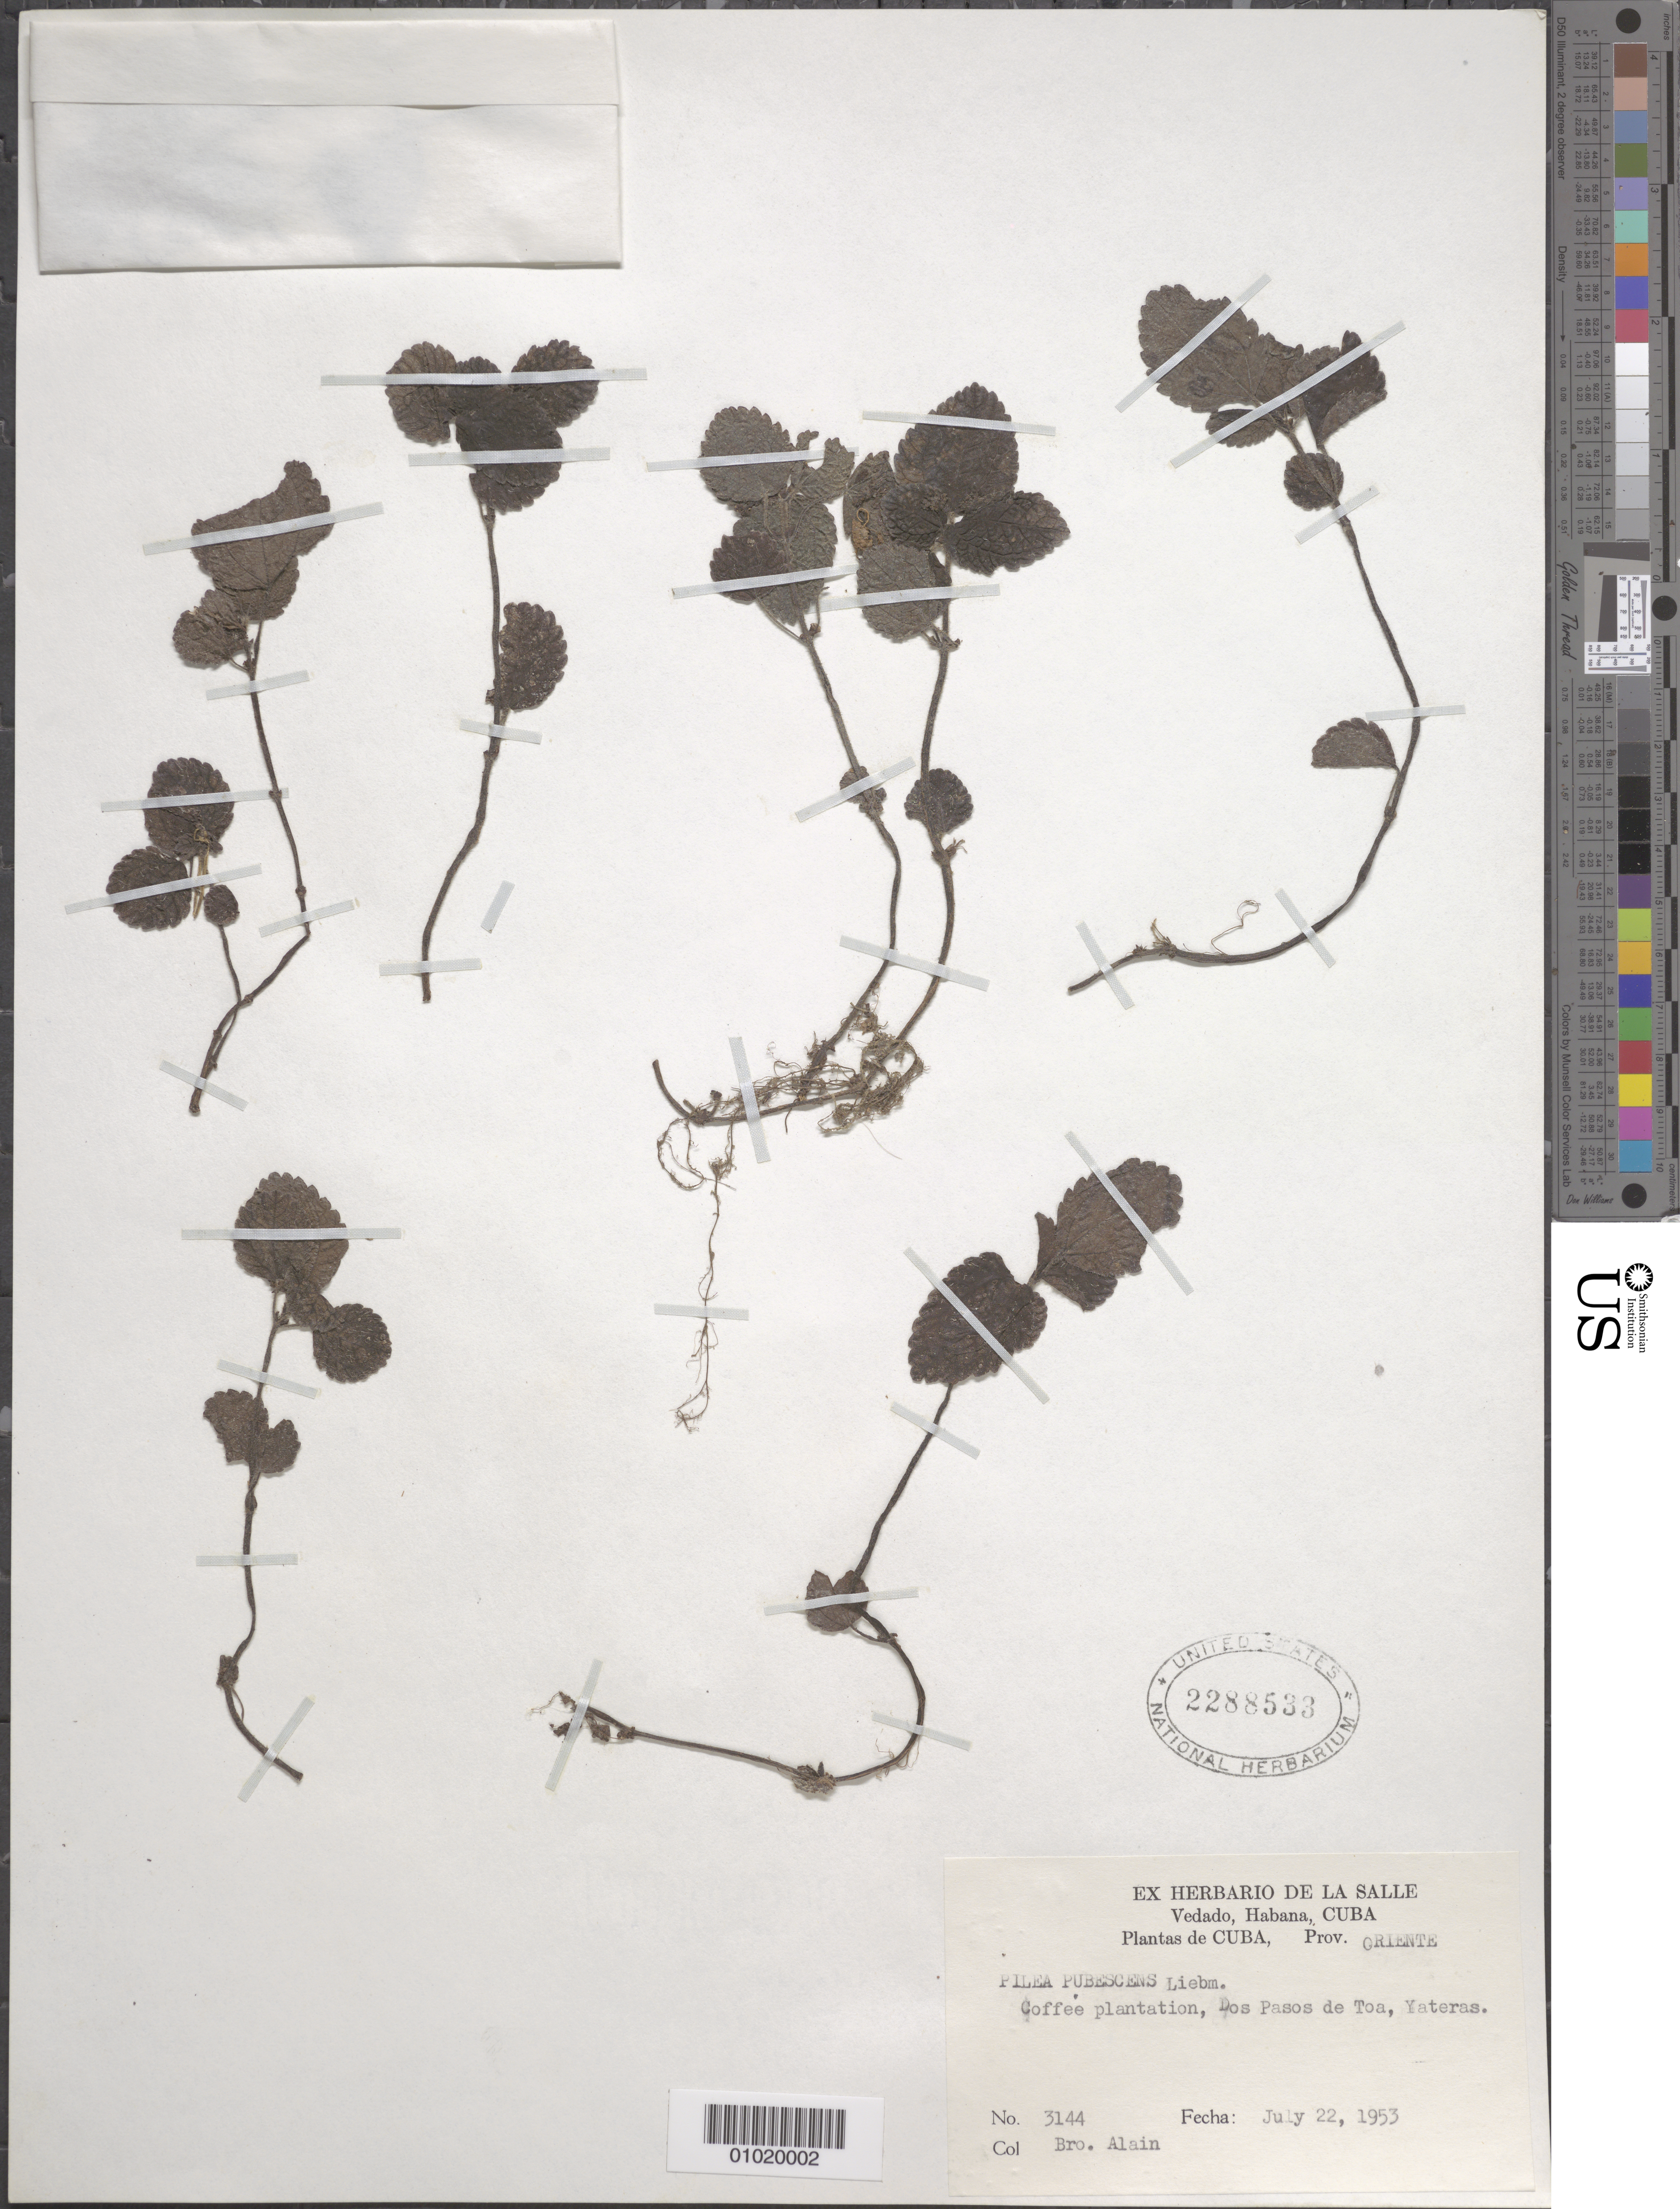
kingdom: Plantae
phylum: Tracheophyta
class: Magnoliopsida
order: Rosales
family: Urticaceae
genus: Pilea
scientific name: Pilea pubescens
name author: Liebm.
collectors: A. H. Liogier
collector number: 3144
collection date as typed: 22 Jul 1953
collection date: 1953-07-22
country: Cuba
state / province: Oriente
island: Cuba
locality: Dos Pasos de Toa, Yateras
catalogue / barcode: US 2288533